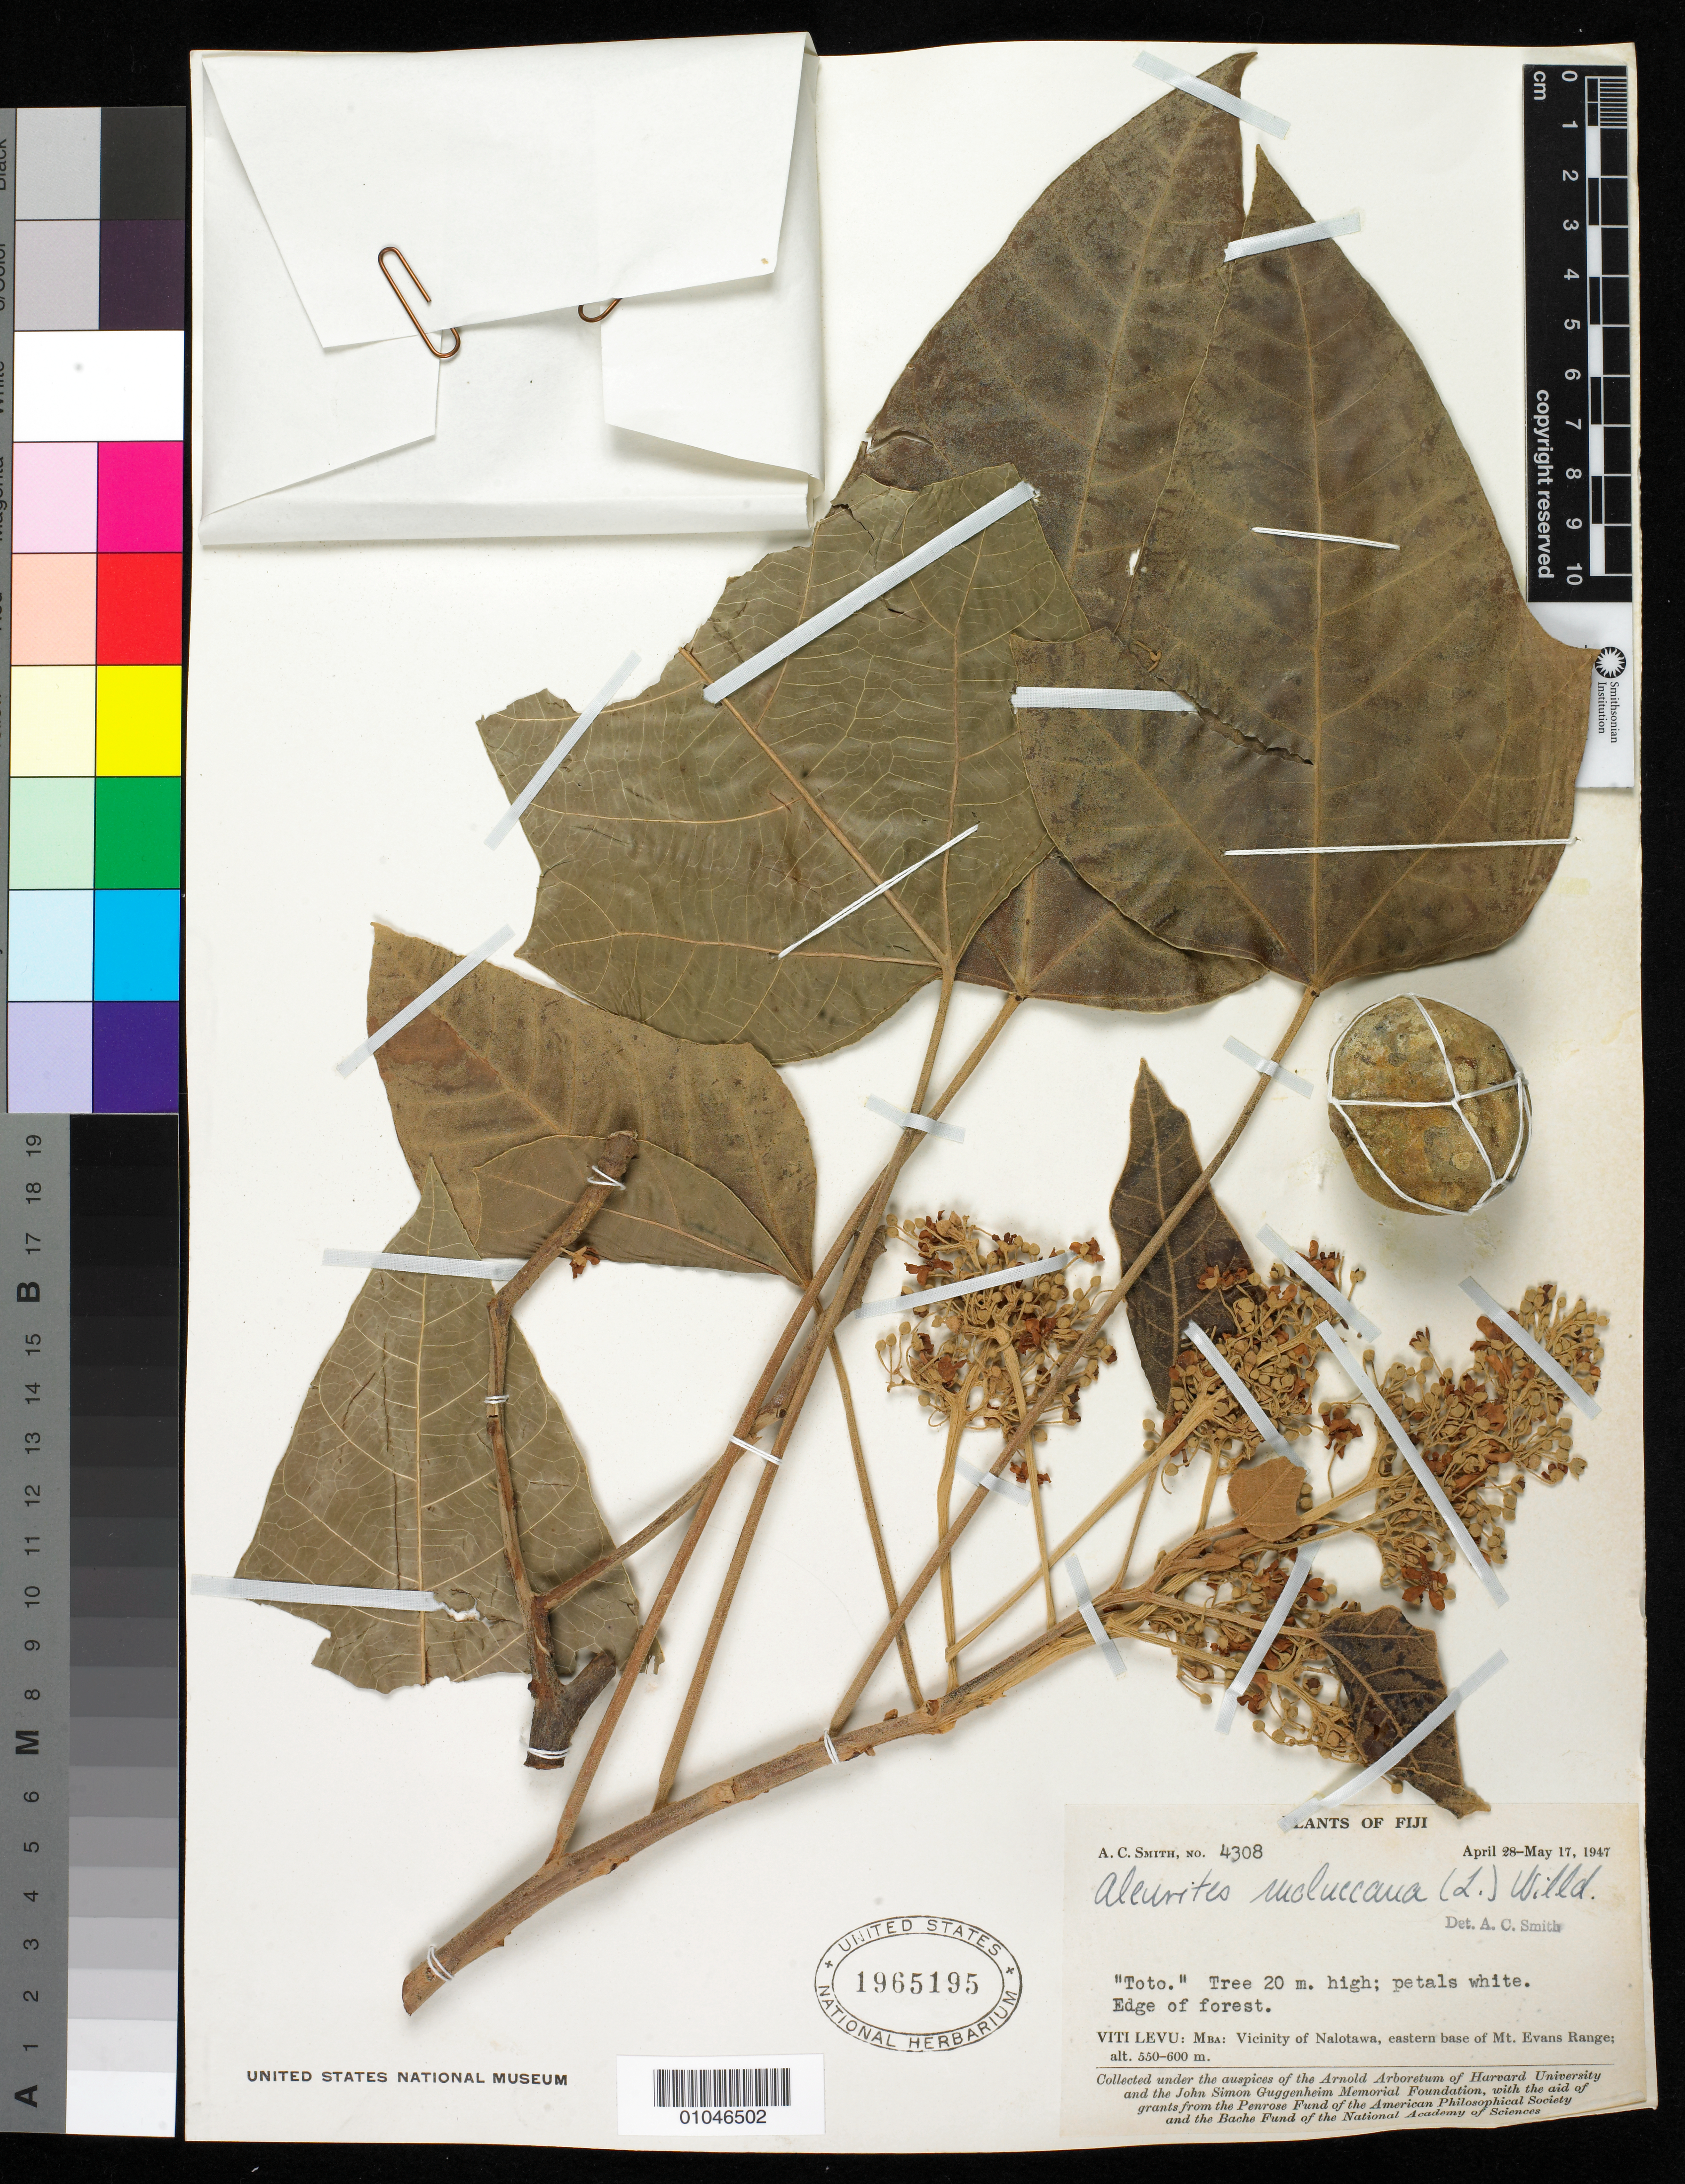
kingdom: Plantae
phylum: Tracheophyta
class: Magnoliopsida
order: Malpighiales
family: Euphorbiaceae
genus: Aleurites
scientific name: Aleurites moluccanus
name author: (L.) Willd.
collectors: A. C. Smith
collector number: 4308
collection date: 1947-04-28/1947-05-17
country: Fiji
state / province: Western Division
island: Viti Levu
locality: Vicinity of Nalotawa, eastern base of Mt. Evans Range, Mba Prov., Viti Levu, Fiji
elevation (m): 550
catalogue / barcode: US 1965195